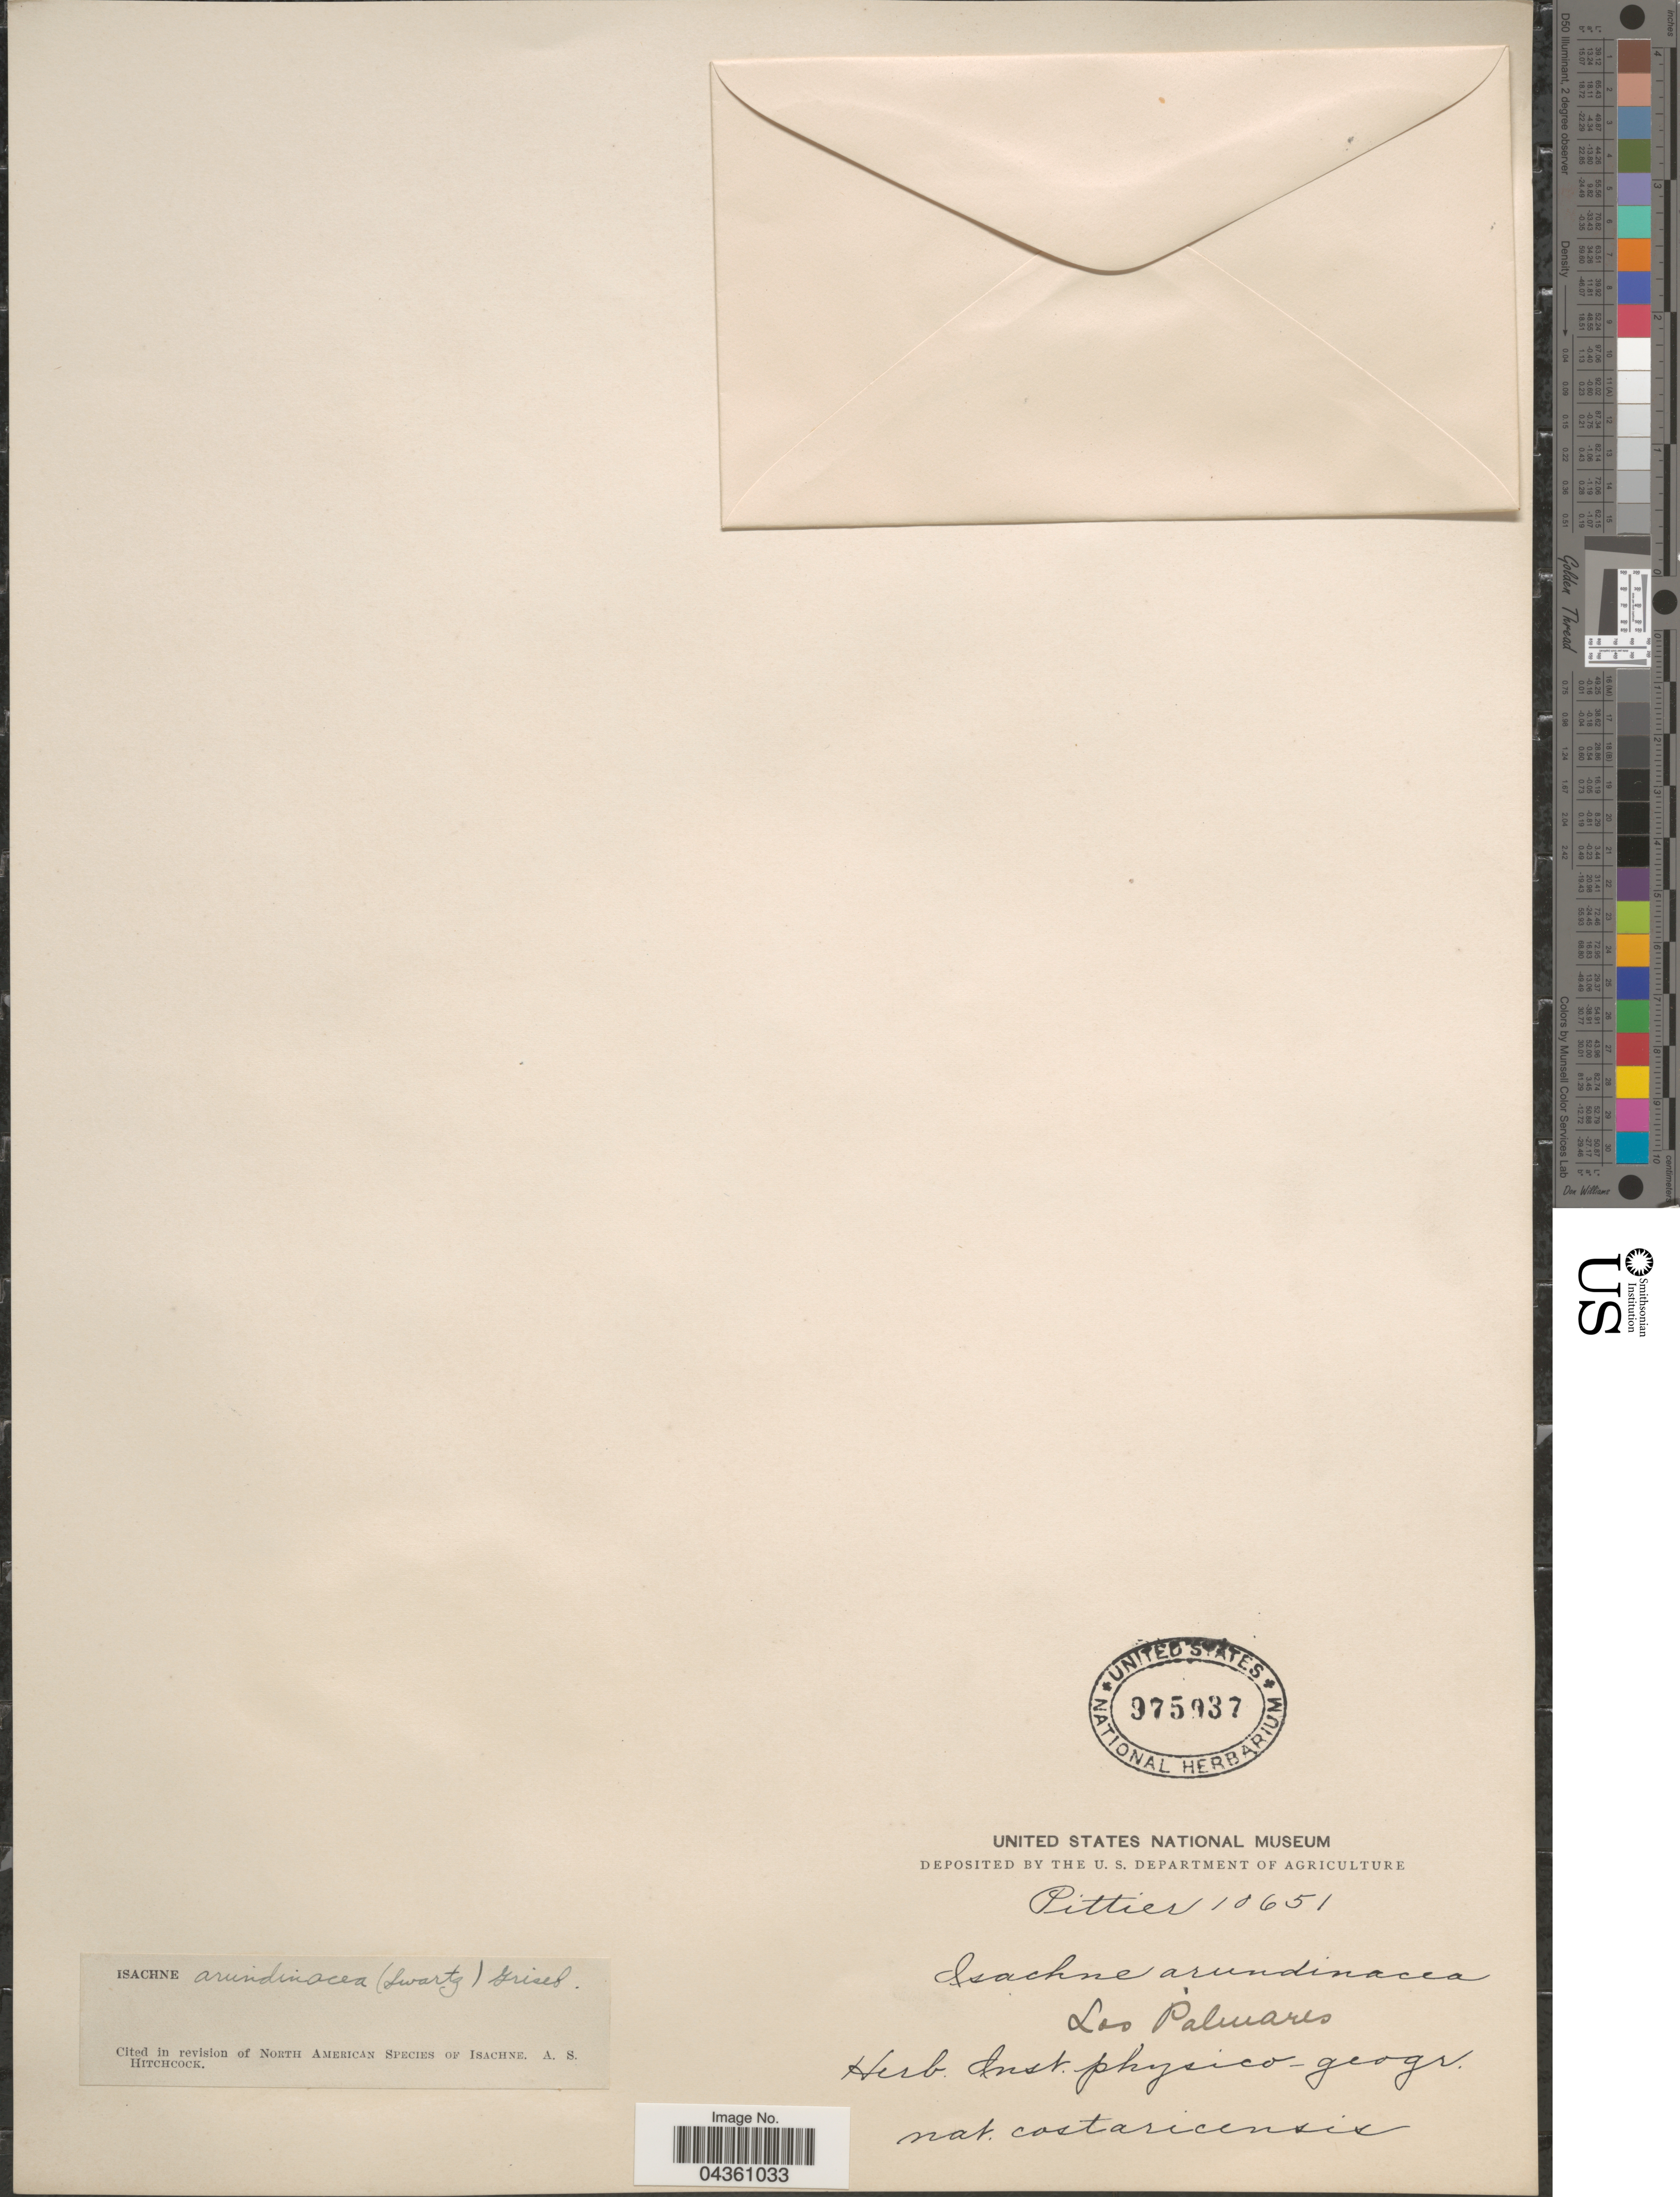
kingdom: Plantae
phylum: Tracheophyta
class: Liliopsida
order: Poales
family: Poaceae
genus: Isachne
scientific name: Isachne arundinacea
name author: (Sw.) Griseb.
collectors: H. F. Pittier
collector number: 10651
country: Costa Rica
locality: Las Palmares.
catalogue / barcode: US 975937